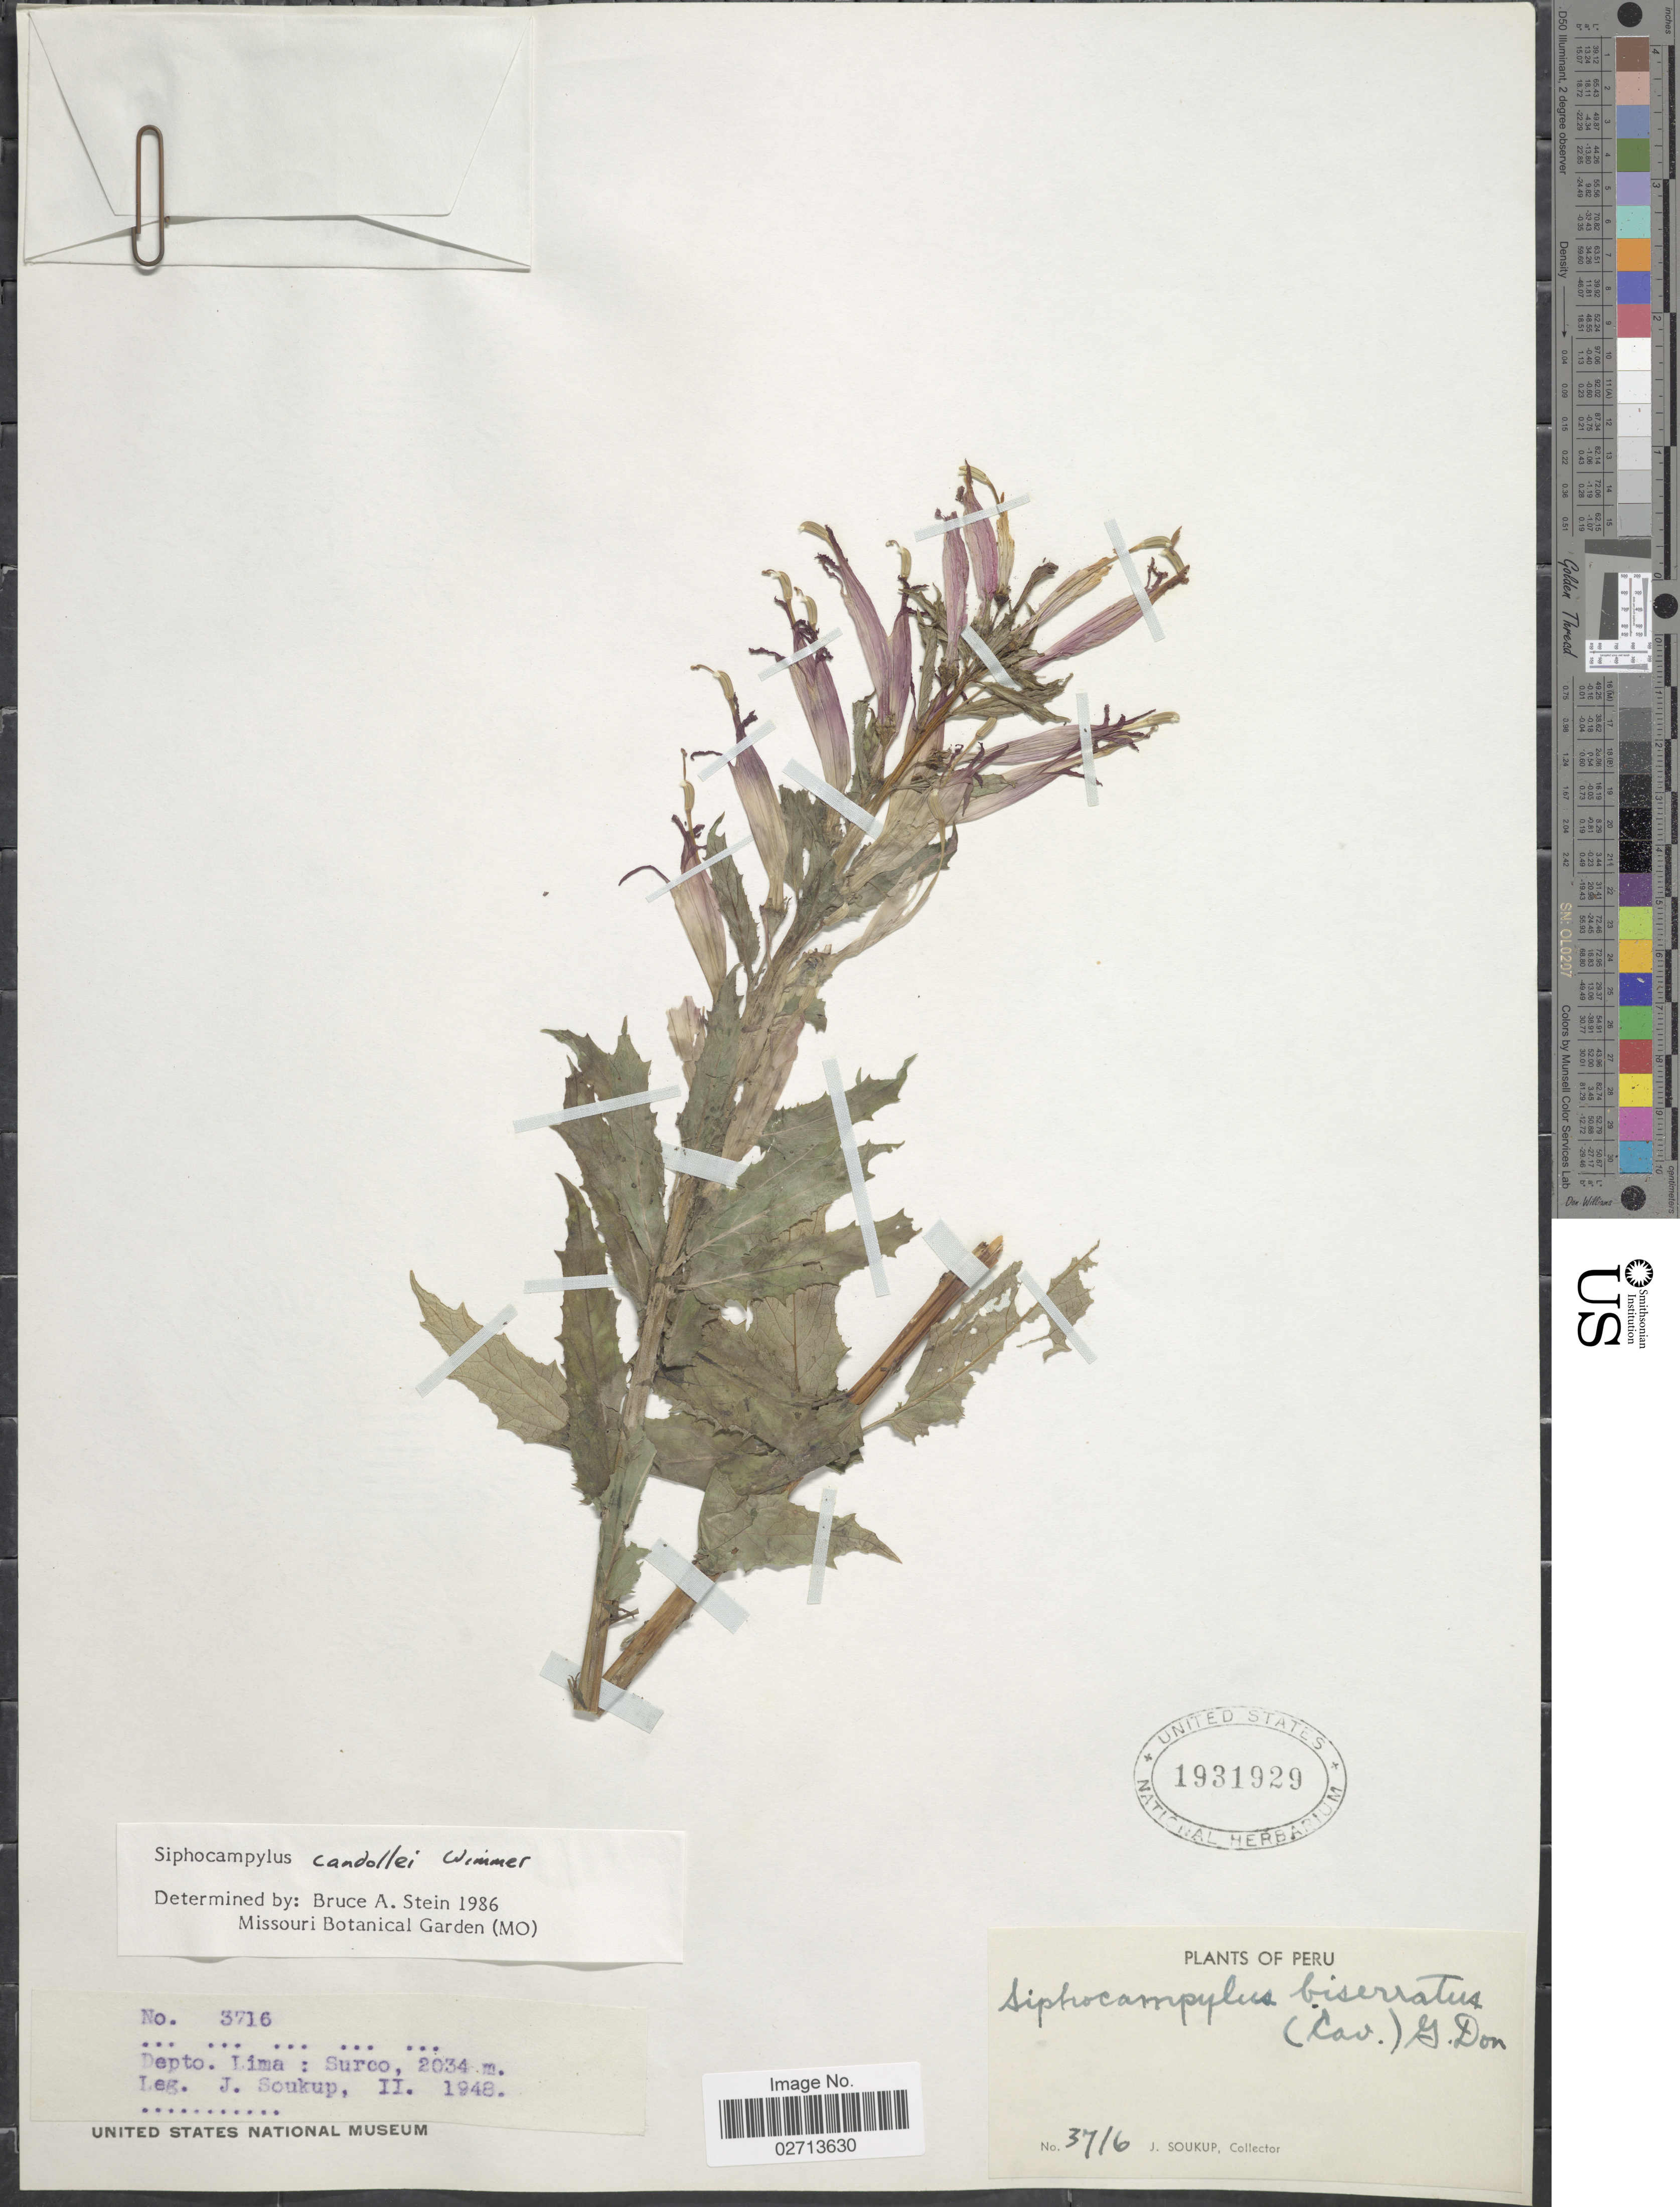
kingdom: Plantae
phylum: Tracheophyta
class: Magnoliopsida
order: Asterales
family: Campanulaceae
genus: Siphocampylus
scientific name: Siphocampylus candollei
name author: E. Wimm.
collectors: J. J. Soukup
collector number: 3716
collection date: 1948-01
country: Peru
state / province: Lima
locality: Surco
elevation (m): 2034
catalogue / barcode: US 1931929